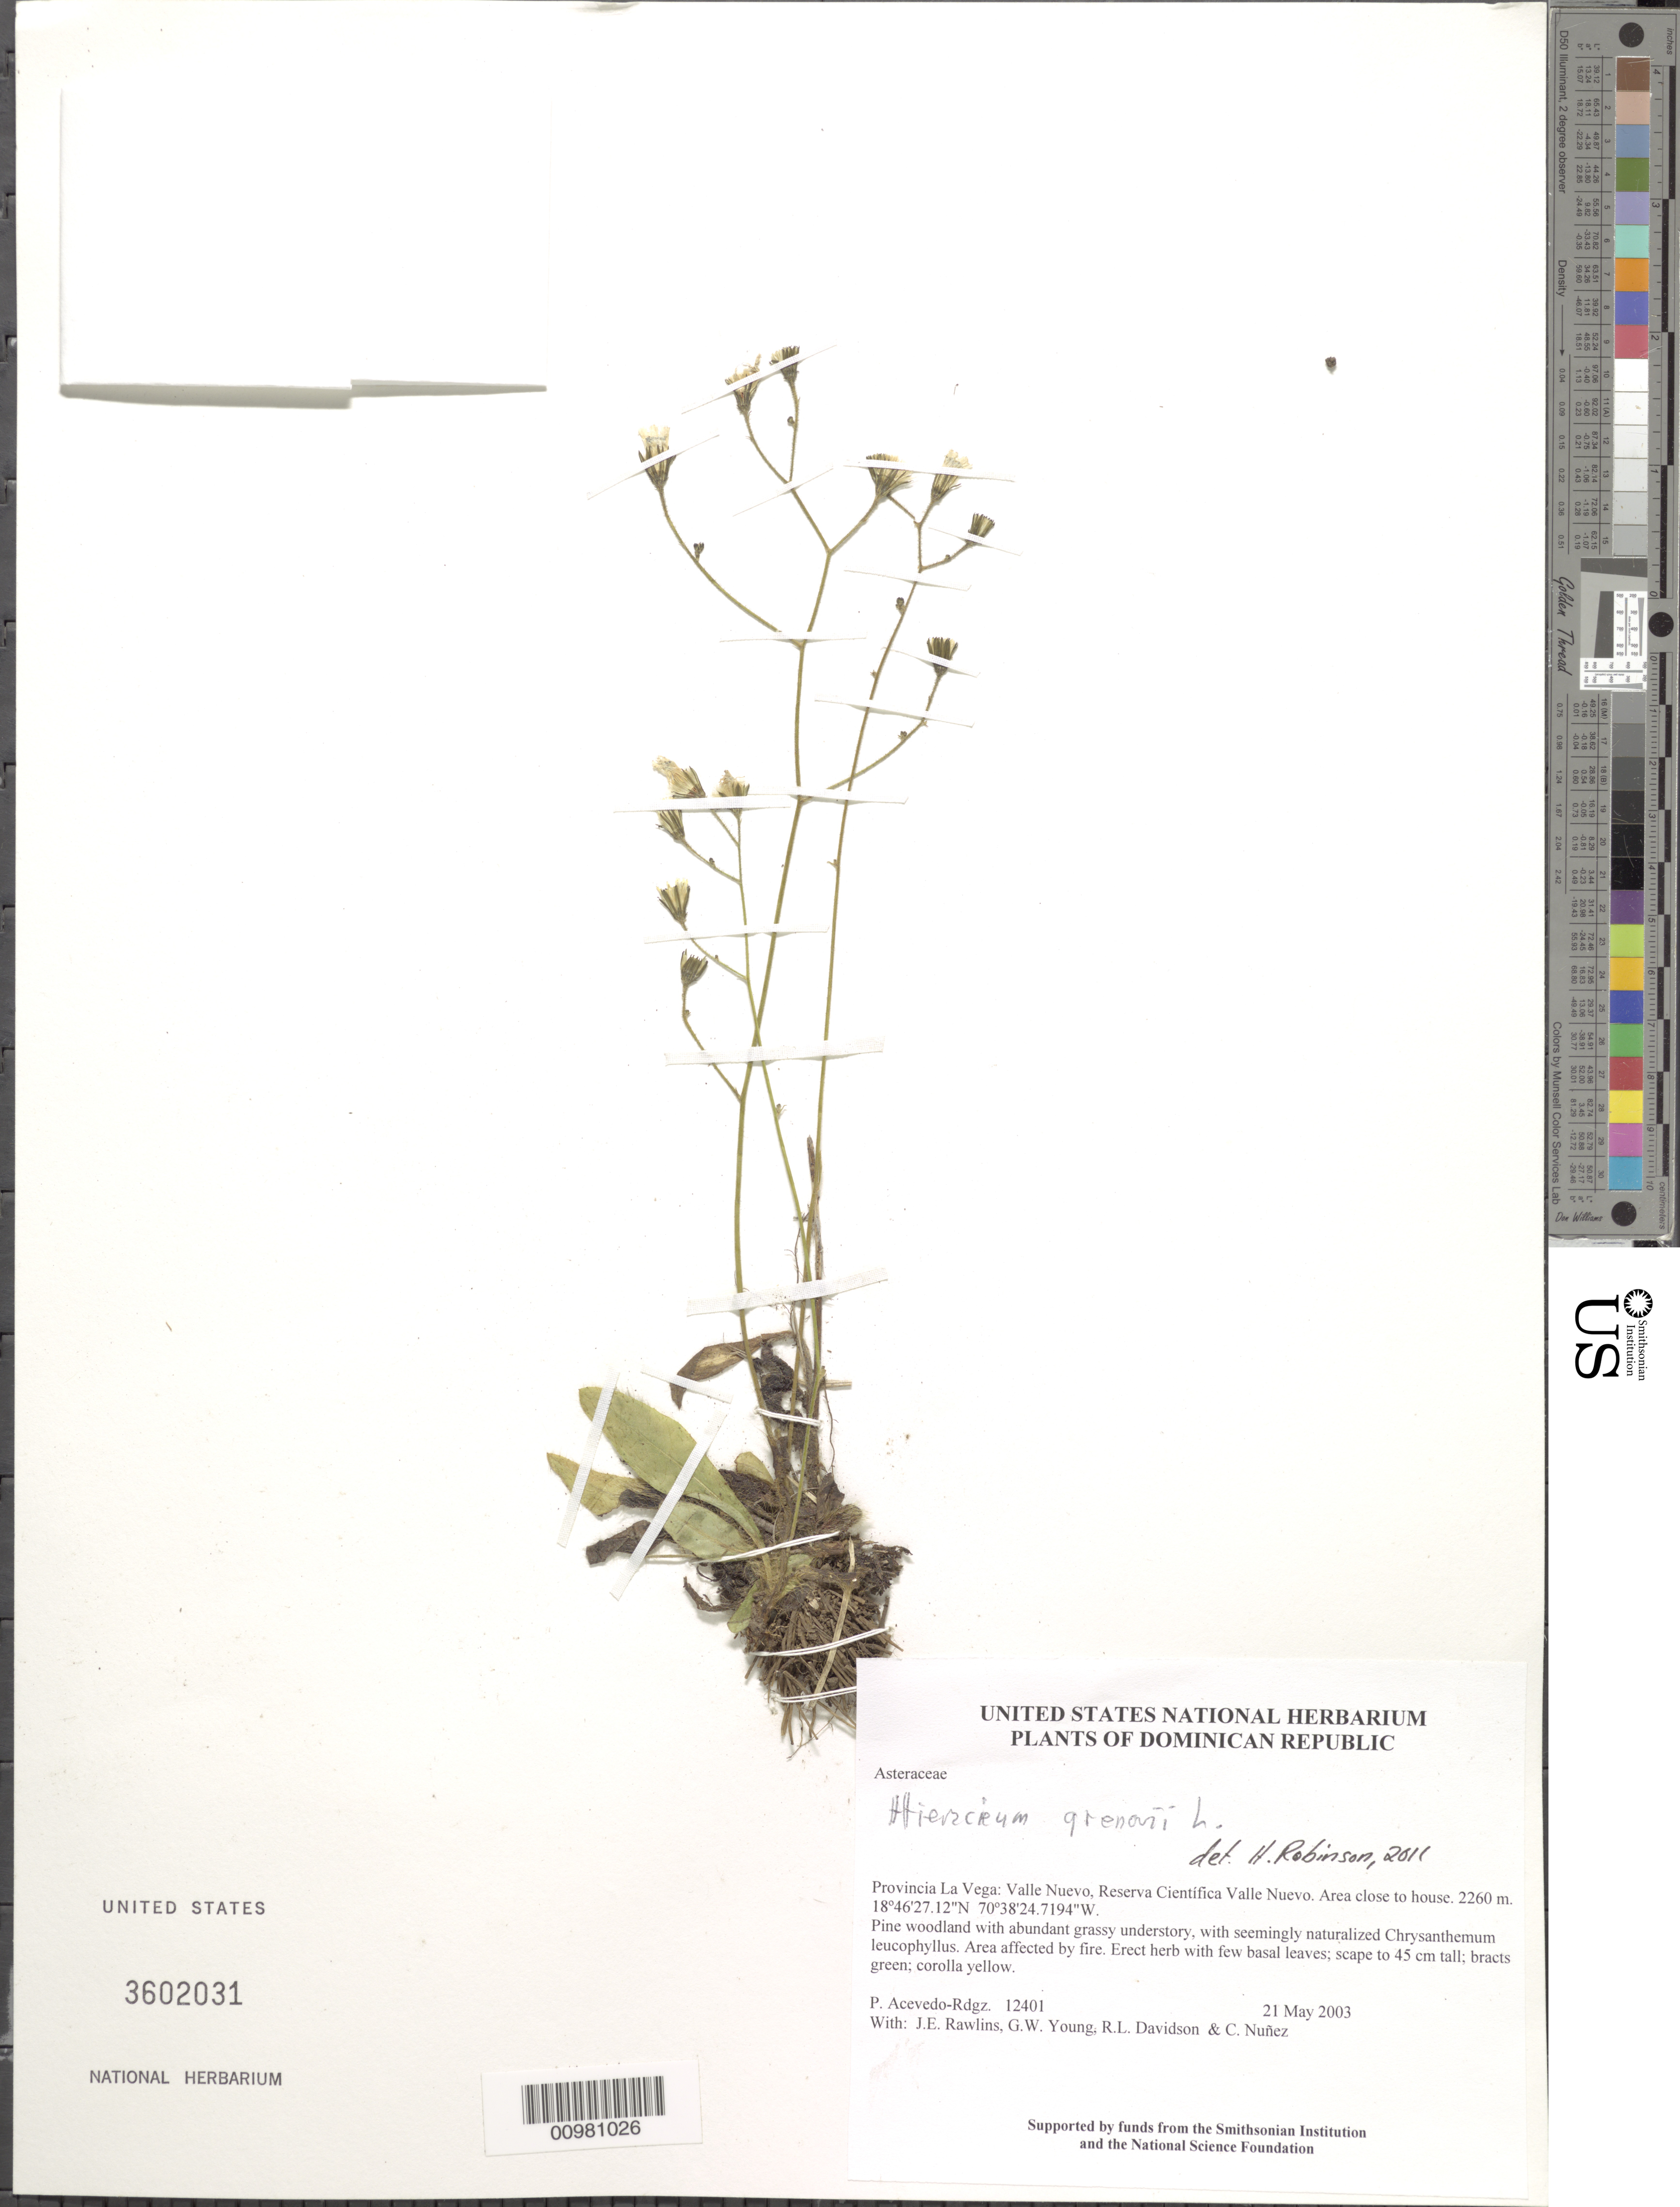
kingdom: Plantae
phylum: Tracheophyta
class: Magnoliopsida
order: Asterales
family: Asteraceae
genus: Hieracium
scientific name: Hieracium gronovii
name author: L.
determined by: Robinson, Harold E., (US)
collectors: P. Acevedo-Rodr., J. Rawlins, G. Young, R. Davidson & C. Nunez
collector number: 12401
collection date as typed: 21 May 2003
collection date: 2003-05-21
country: Dominican Republic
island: Hispaniola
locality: Provincia La Vega: Valle Nuevo, Reserva Científica Valle Nuevo. Area close to house.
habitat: Pine woodland with abundant grassy understory, with seemingly naturalized Chrysanthemum leucophyllus. Area affected by fire.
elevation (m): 2260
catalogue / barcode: US 3602031